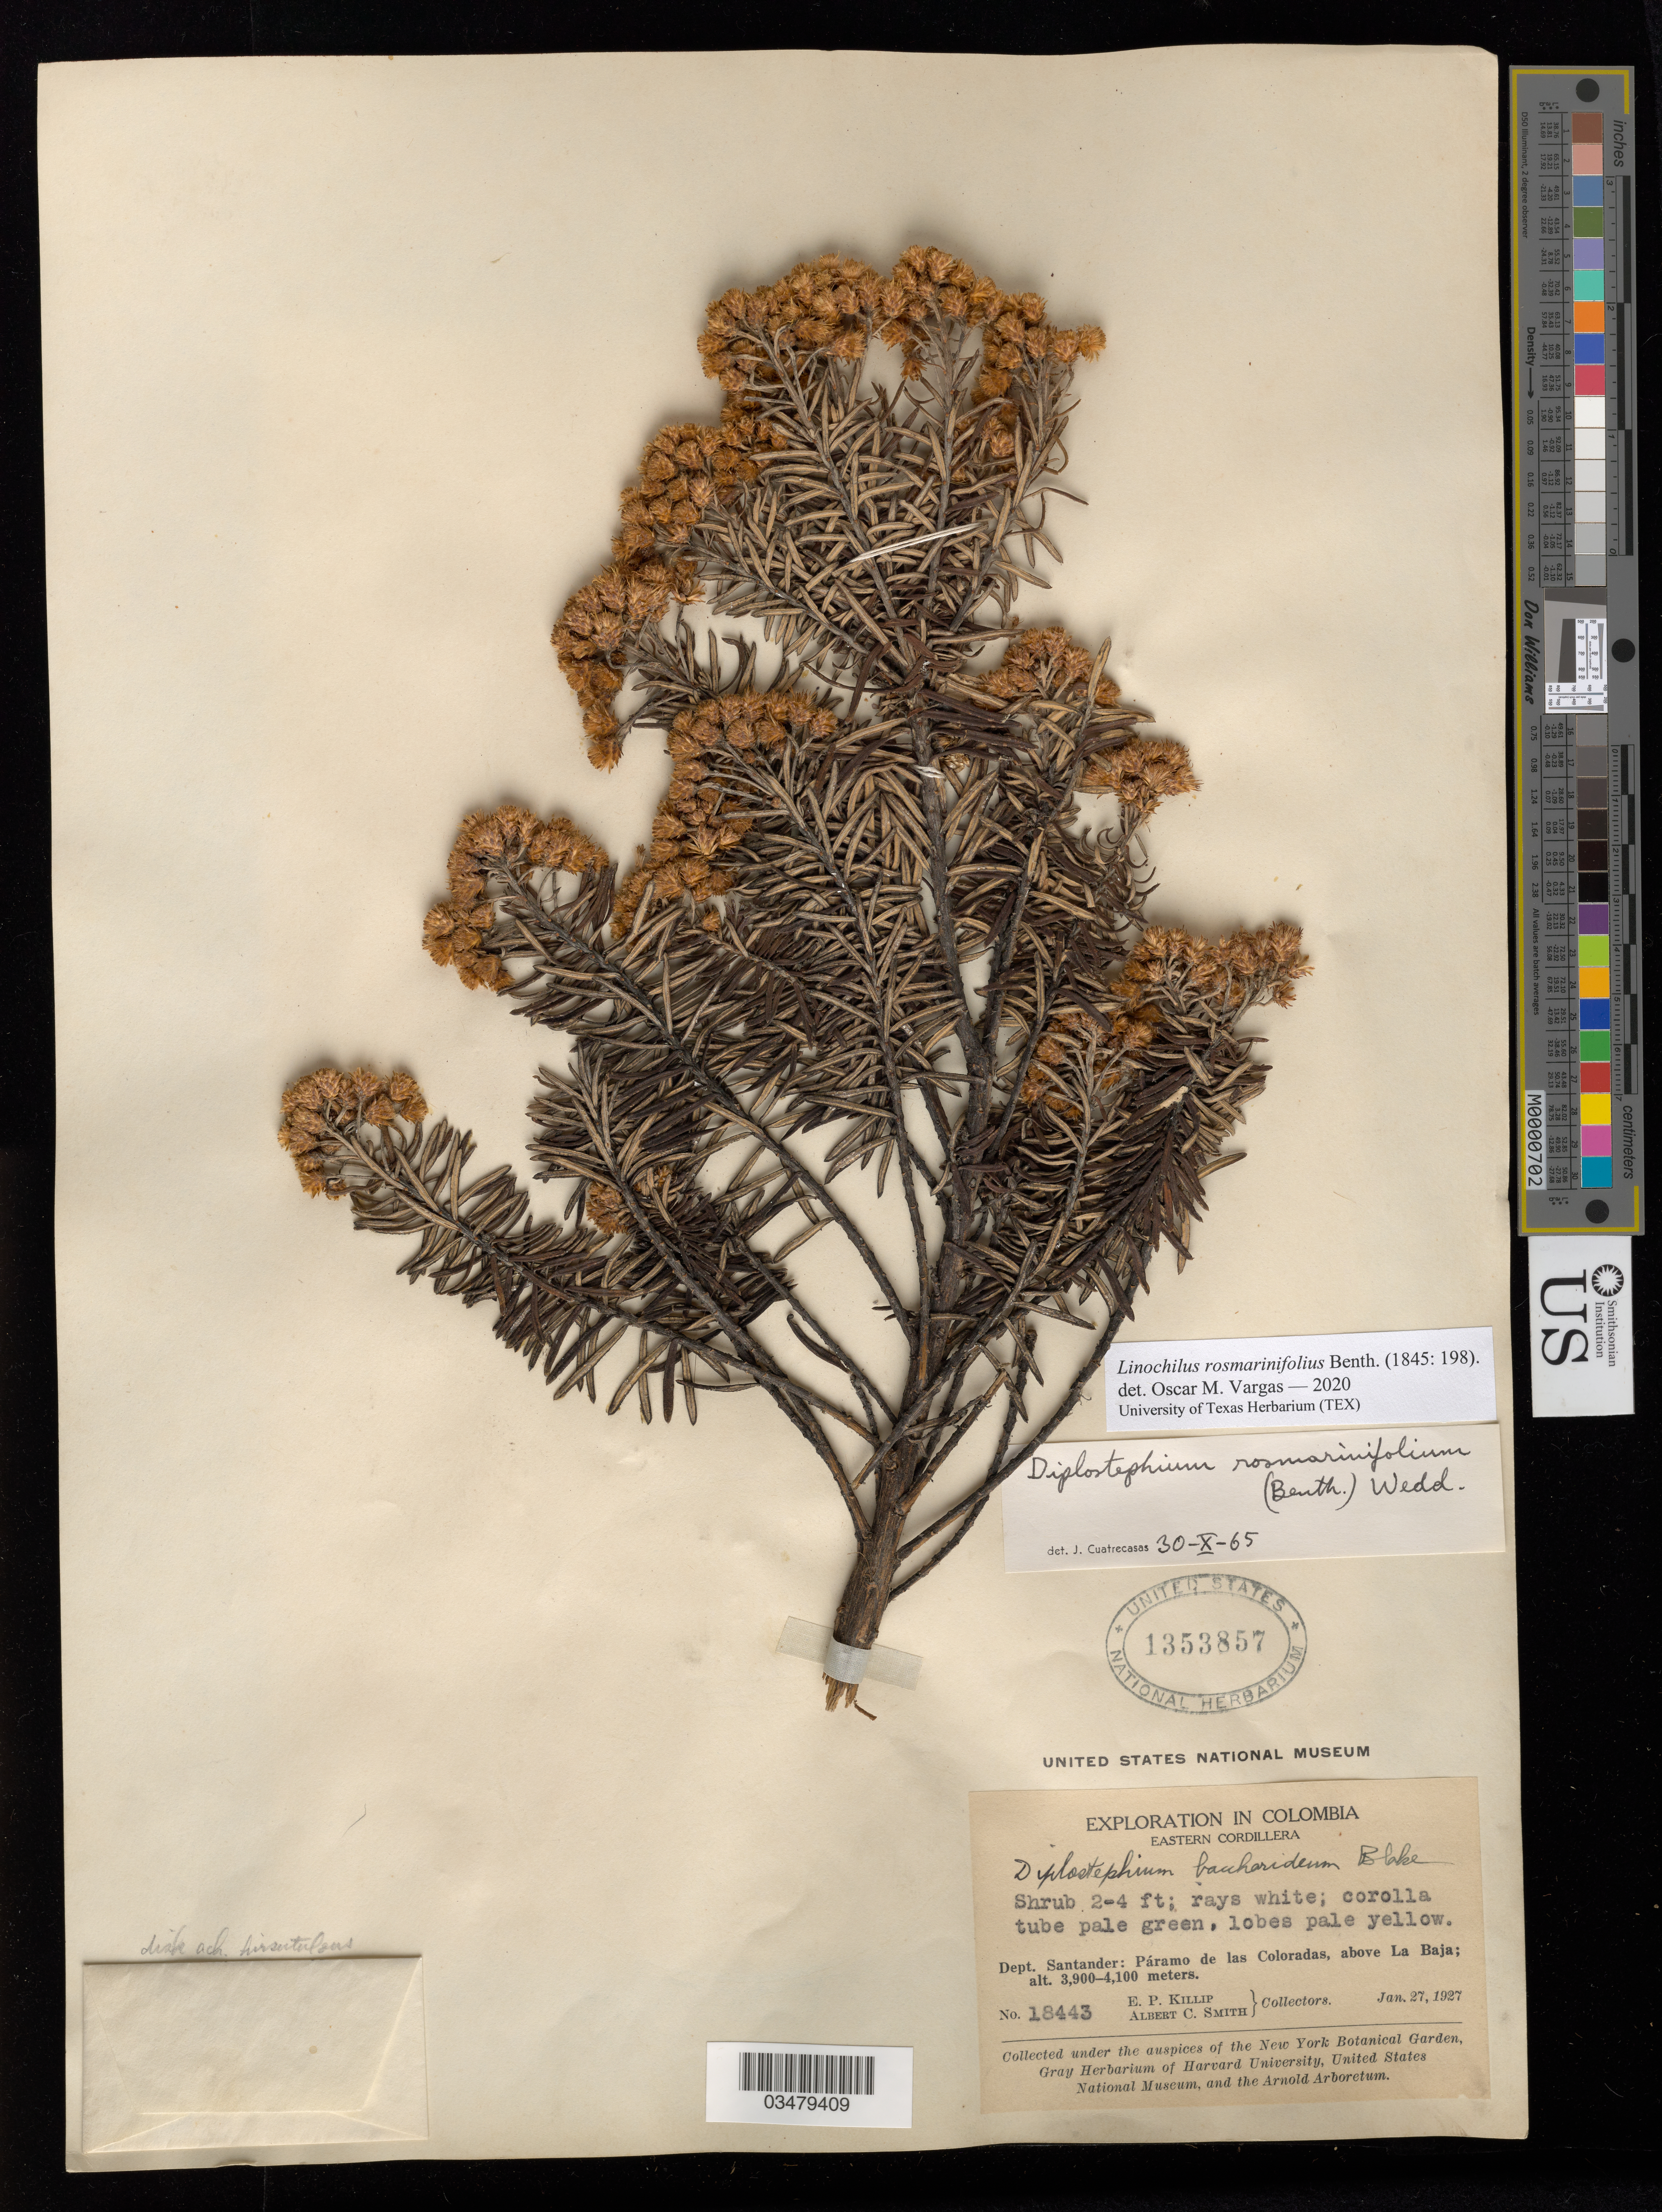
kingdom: Plantae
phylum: Tracheophyta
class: Magnoliopsida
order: Asterales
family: Asteraceae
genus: Linochilus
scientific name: Linochilus rosmarinifolius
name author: Benth.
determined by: Vargas, Oscar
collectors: E. P. Killip & A. C. Smith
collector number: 18443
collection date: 1927-01-27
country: Colombia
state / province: Santander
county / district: Paramo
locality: Páramo de Las Coloradas. Above La Baja.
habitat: Paramo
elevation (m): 3900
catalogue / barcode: US 1353857